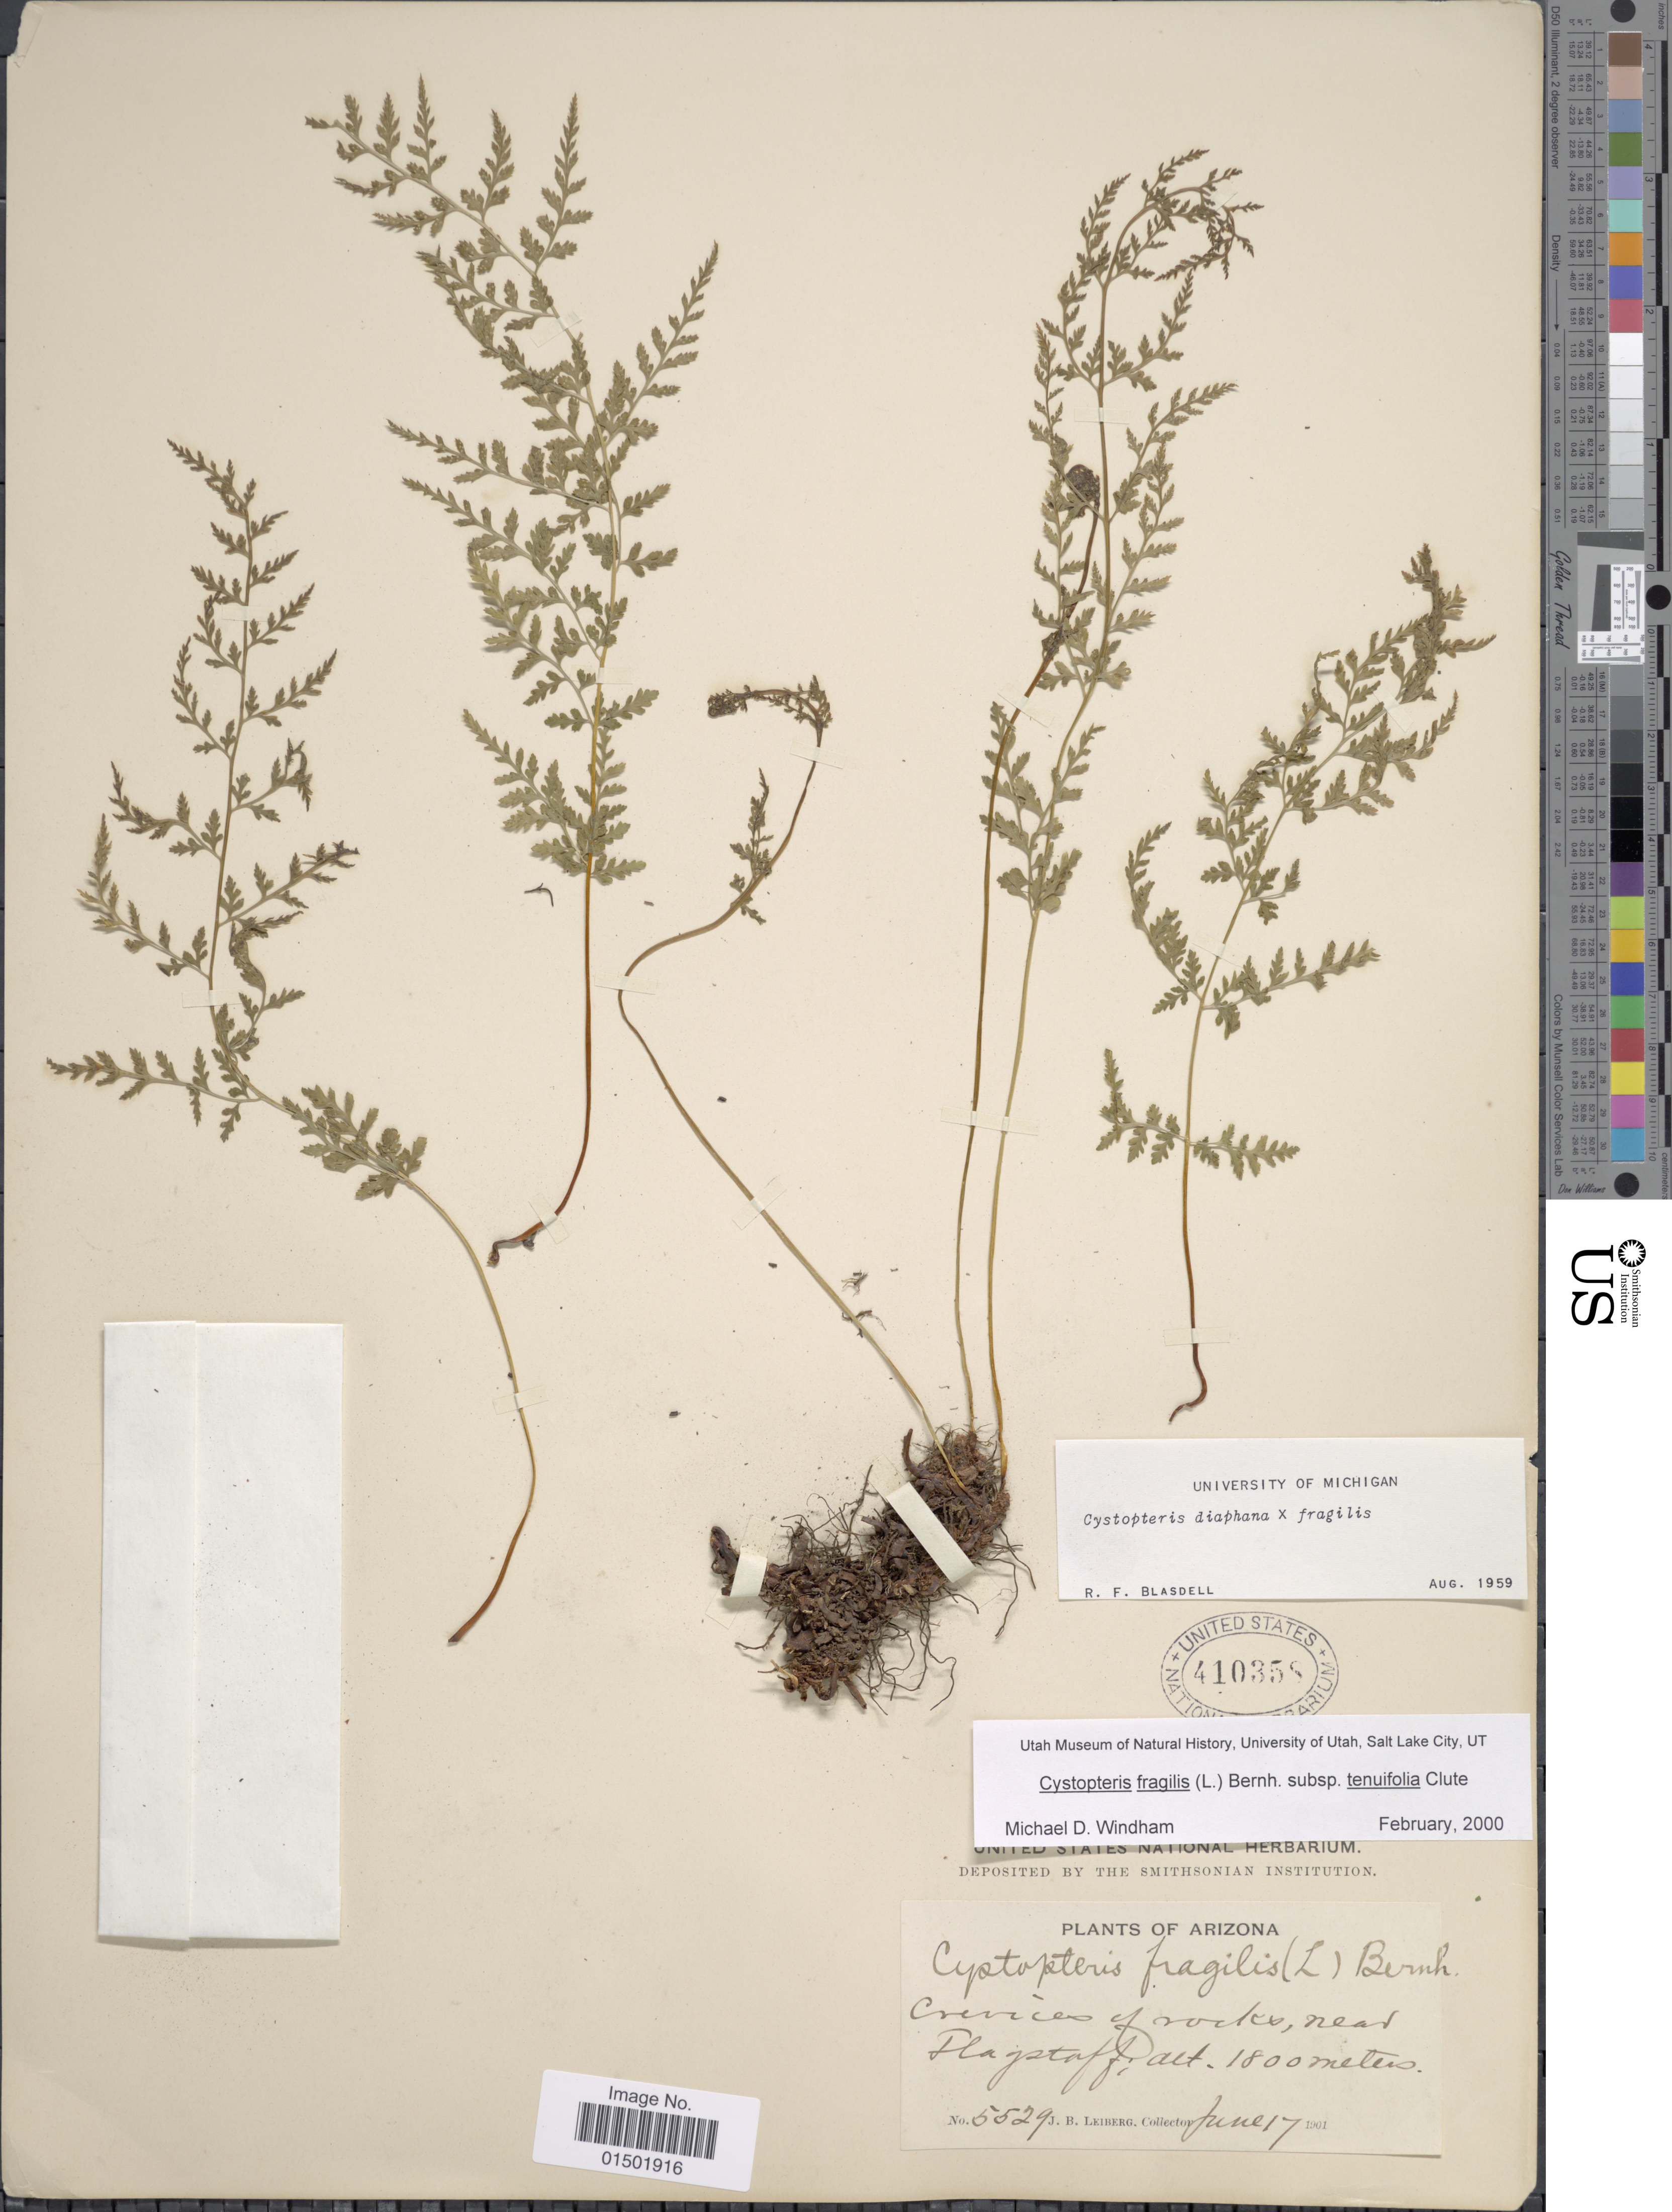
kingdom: Plantae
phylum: Tracheophyta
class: Polypodiopsida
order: Polypodiales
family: Cystopteridaceae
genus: Cystopteris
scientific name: Cystopteris fragilis var. tenuifolia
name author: (Clute) M. Broun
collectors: J. B. Leiberg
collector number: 5529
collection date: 1901-06-17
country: United States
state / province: Arizona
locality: Crevices of rocks, near Flagstaff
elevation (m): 1800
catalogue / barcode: US 410358